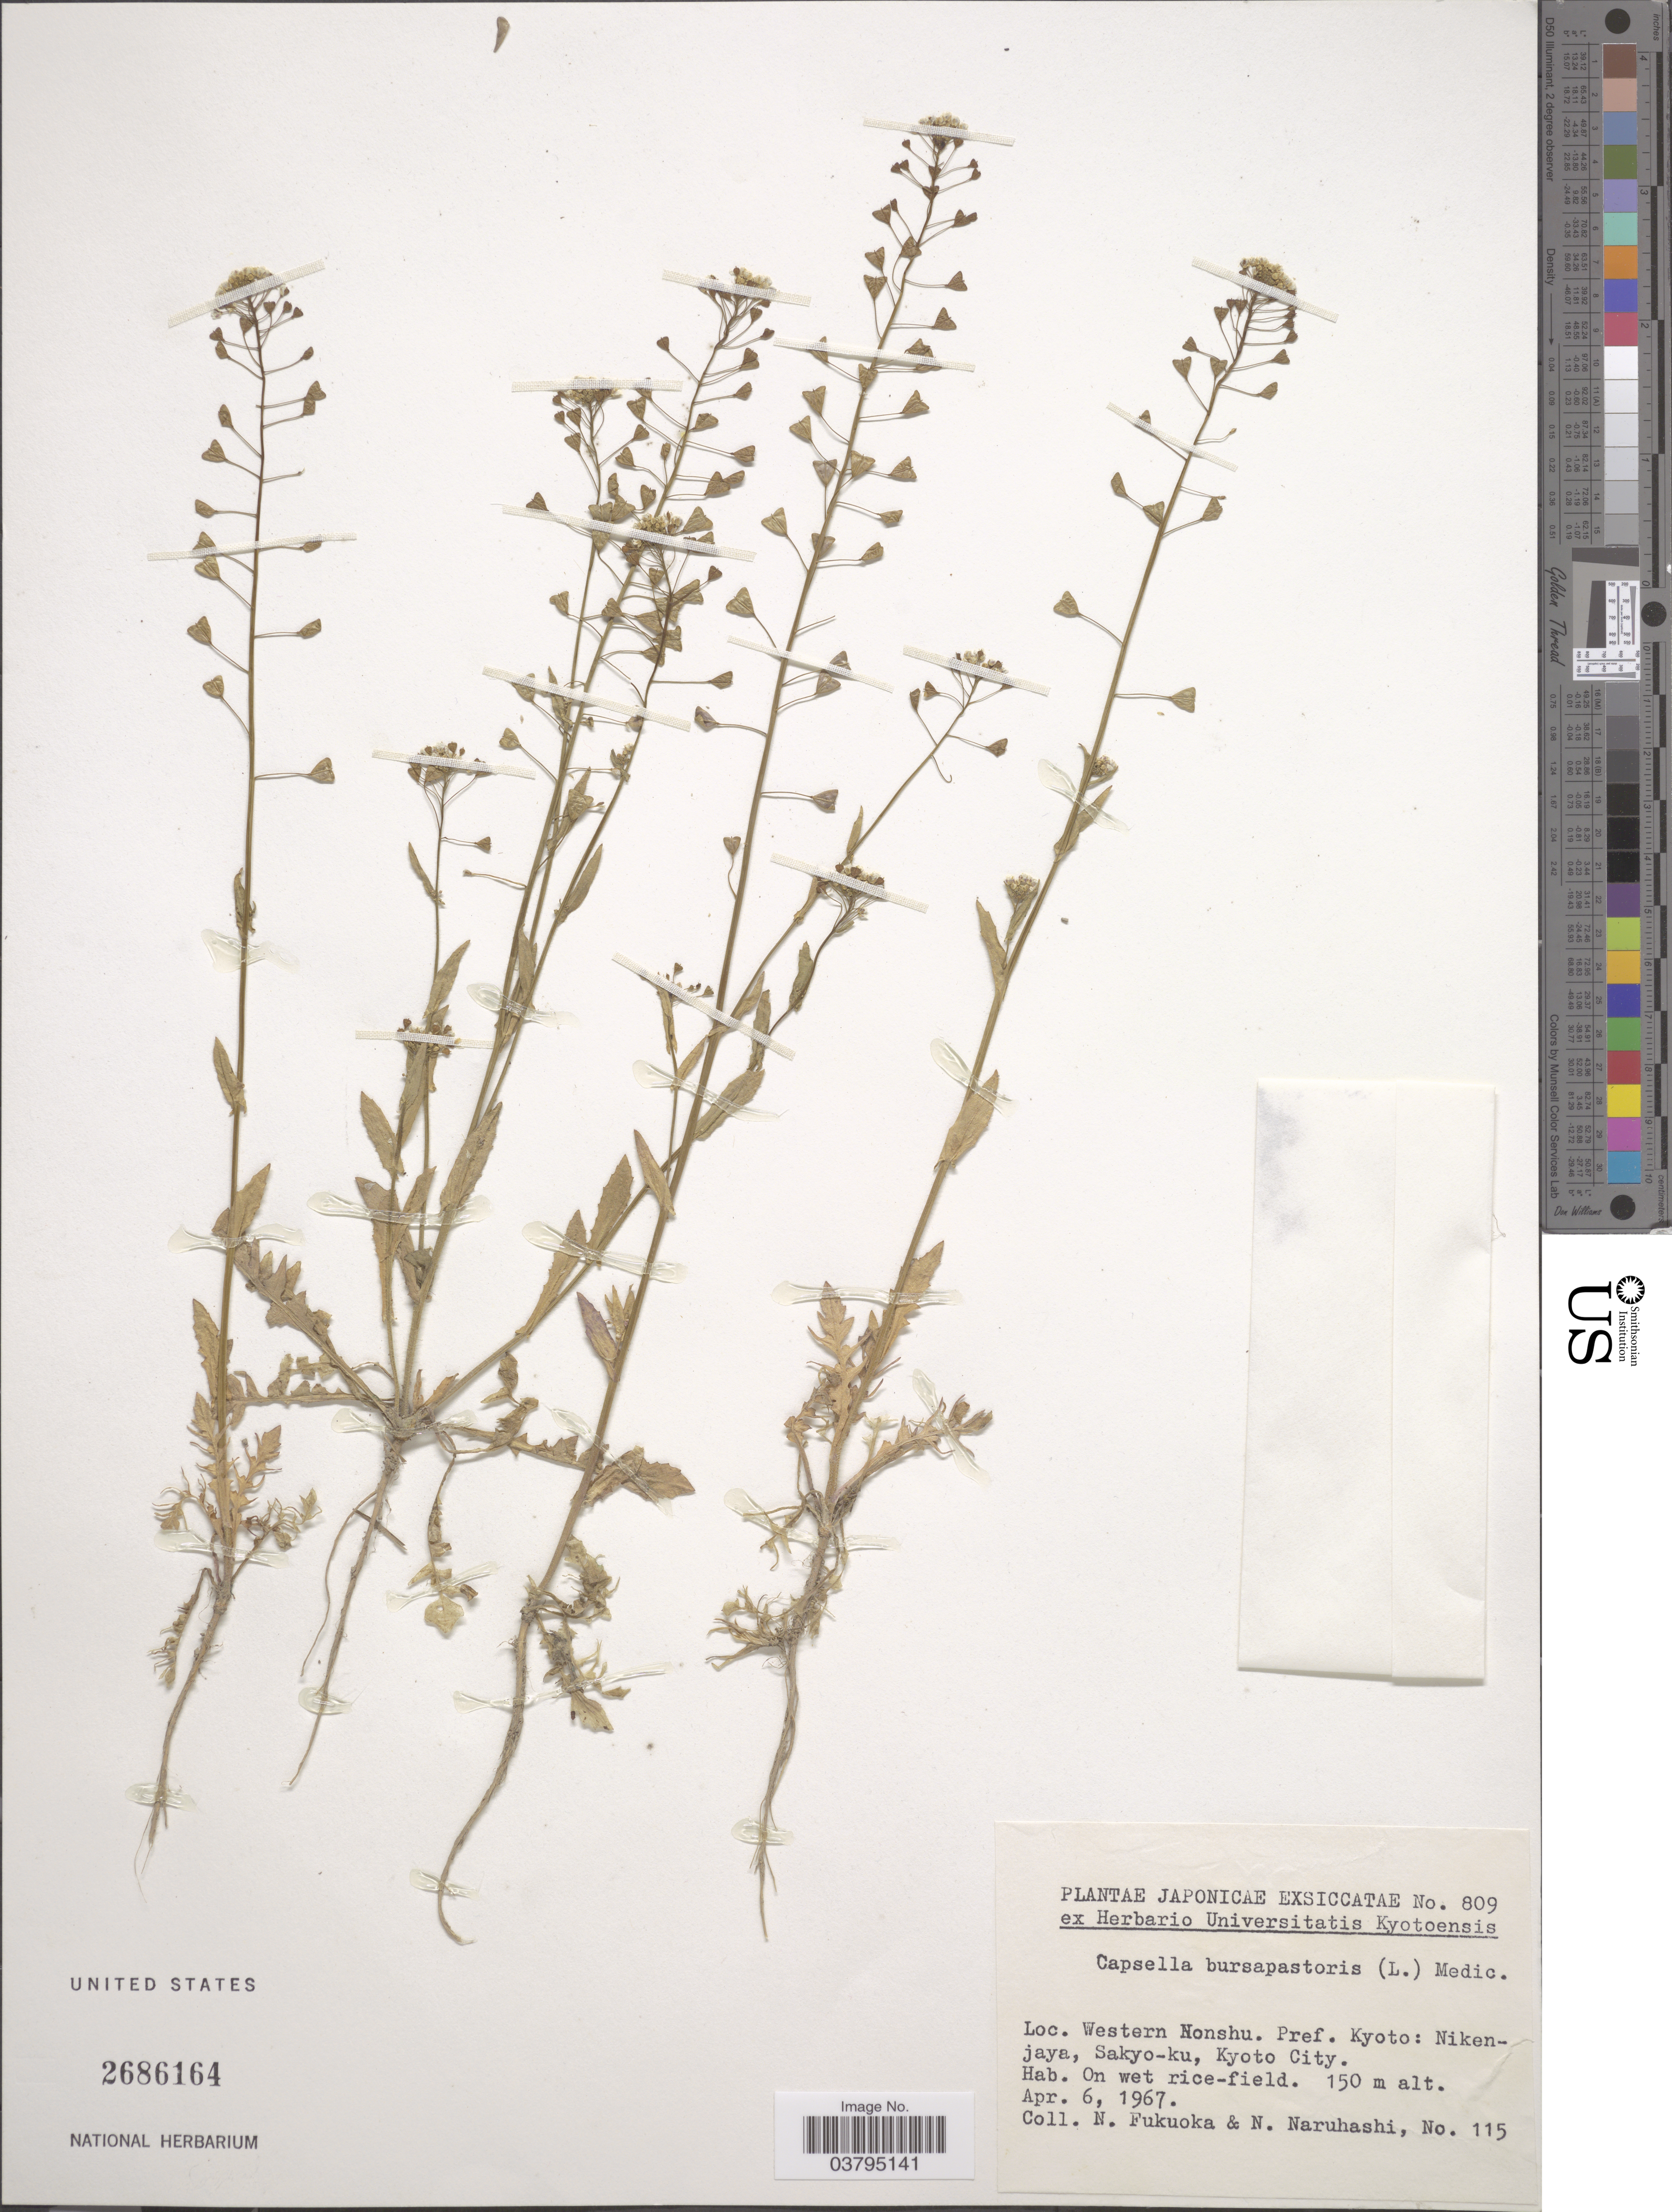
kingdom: Plantae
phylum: Tracheophyta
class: Magnoliopsida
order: Brassicales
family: Brassicaceae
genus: Capsella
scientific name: Capsella bursa-pastoris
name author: (L.) Medik.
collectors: N. Fukuoka & N. Naruhashi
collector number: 115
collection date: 1967-04-06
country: Japan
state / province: Kyoto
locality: Western Nonshu. Pref. Kyoto: Niken-jaya, Sakyo-ku, Kyoto City.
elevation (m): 150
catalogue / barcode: US 2686164